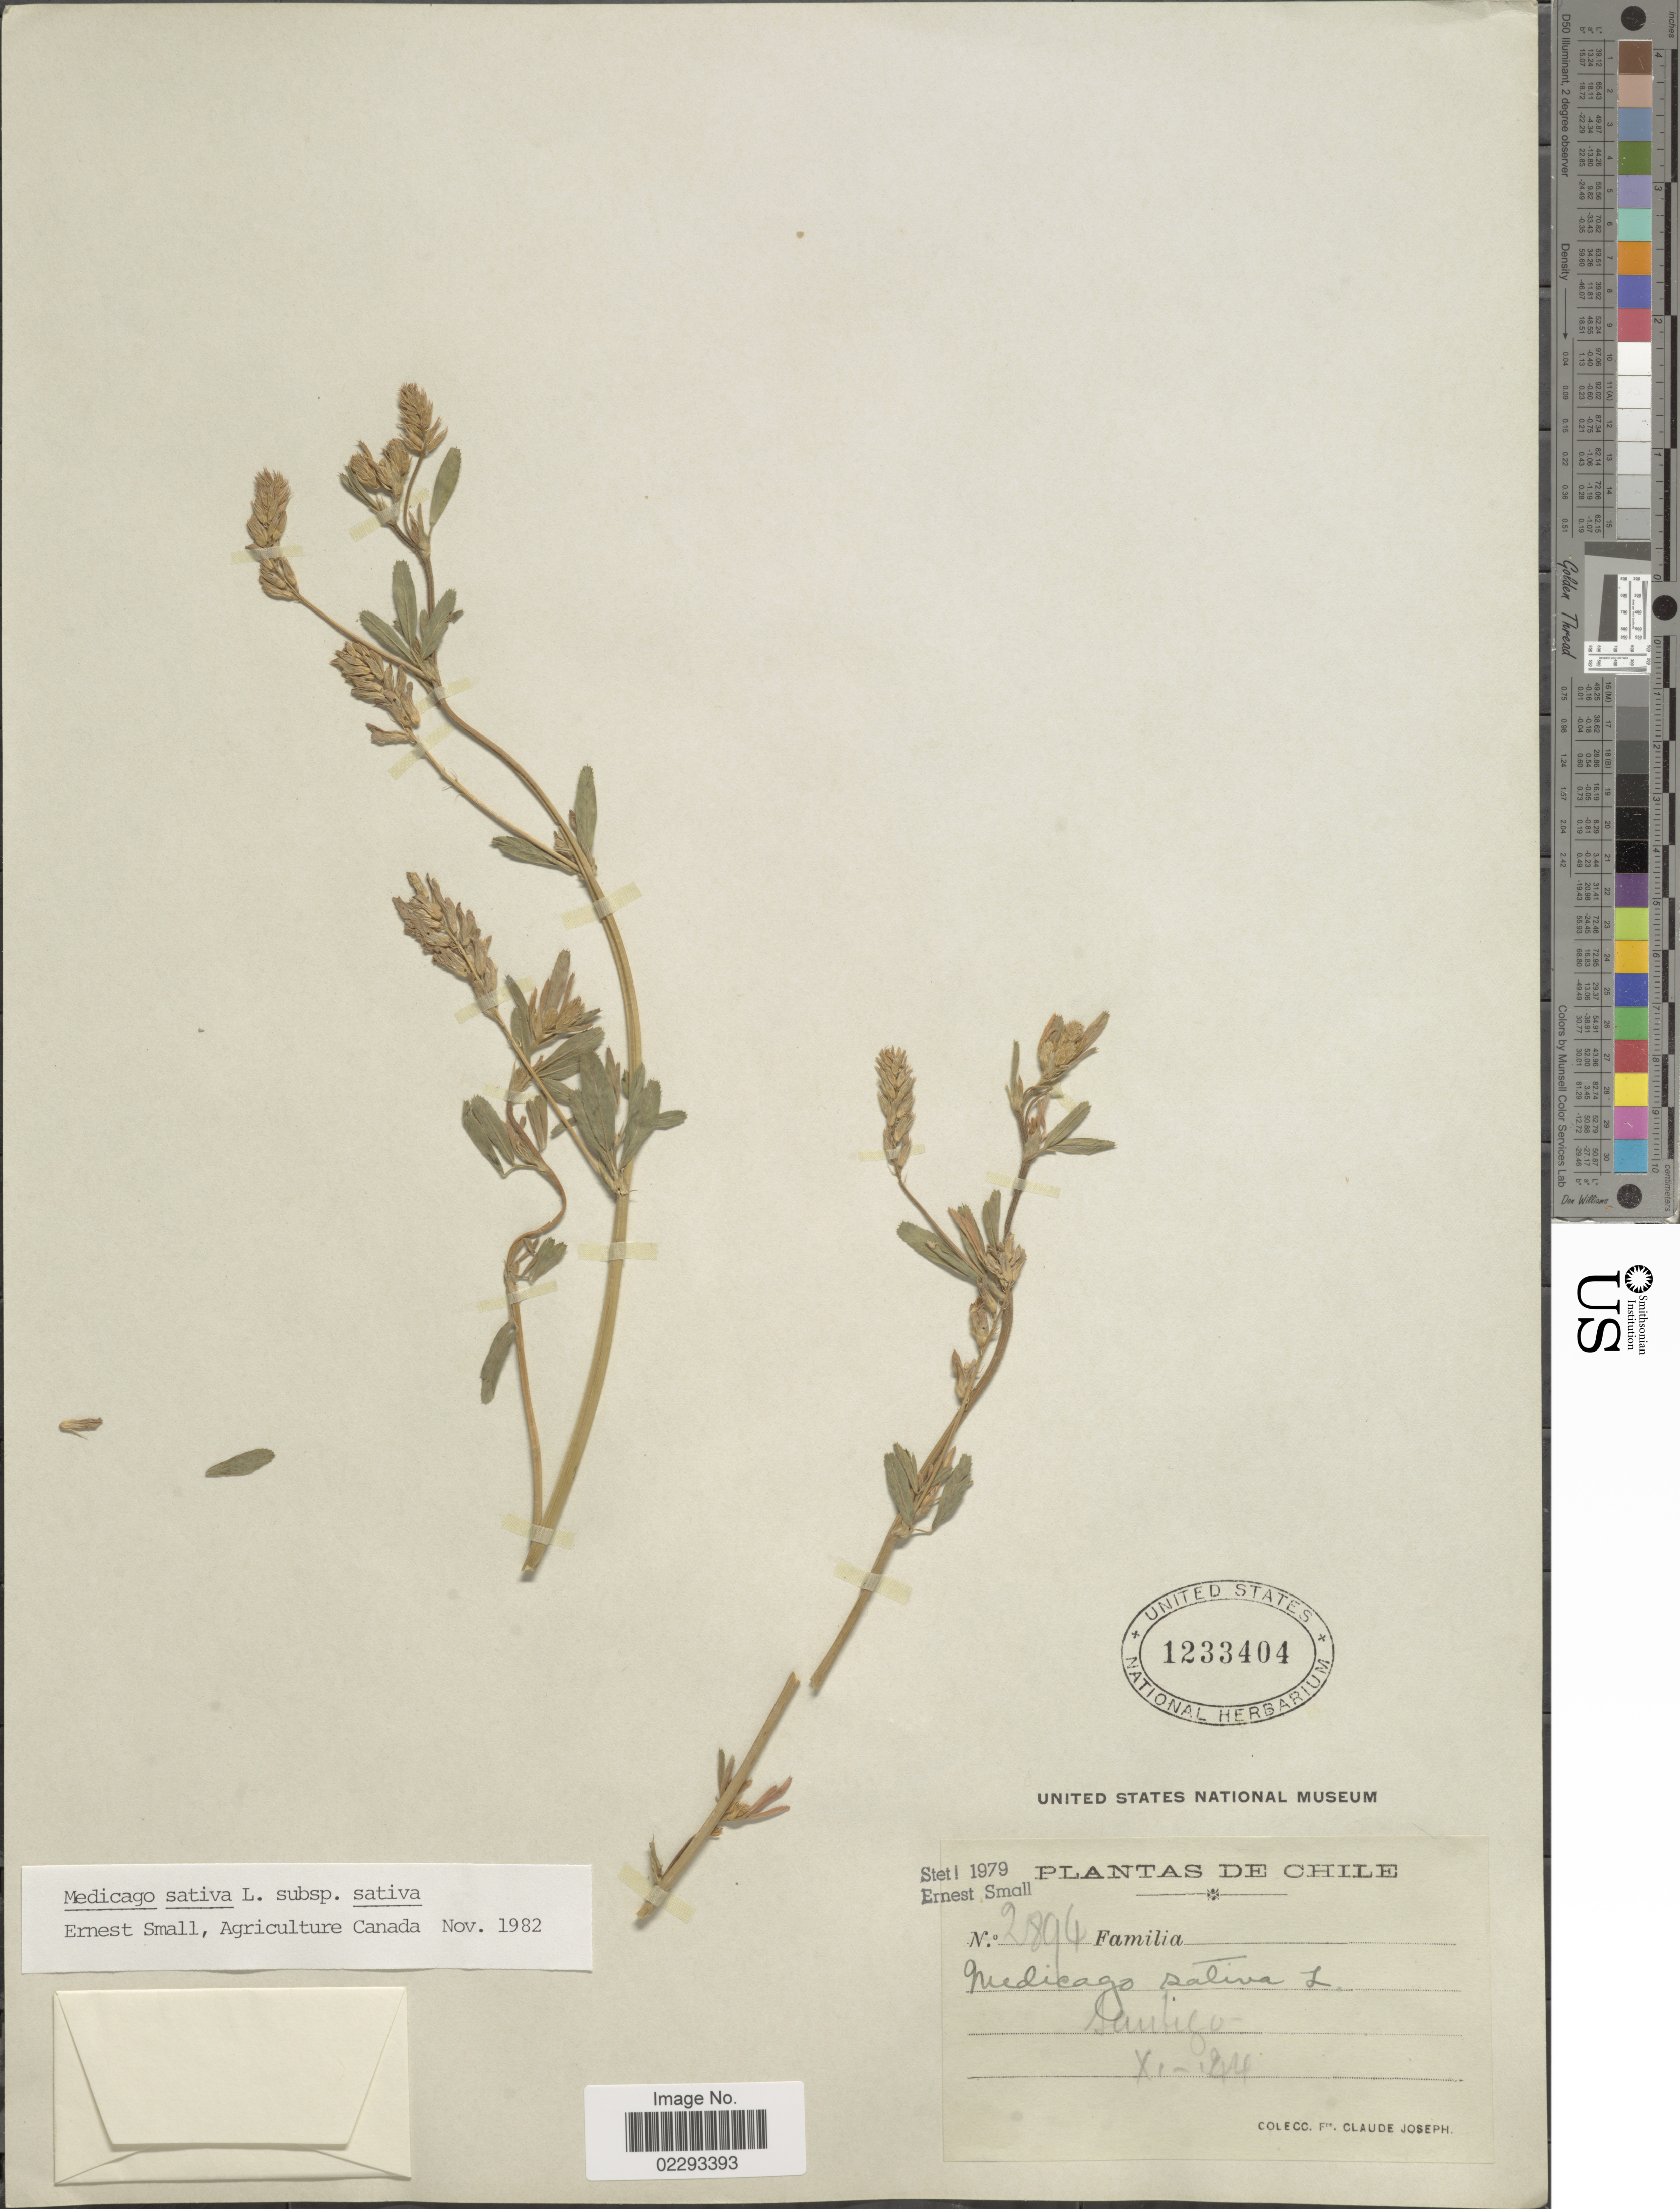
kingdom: Plantae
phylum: Tracheophyta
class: Magnoliopsida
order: Fabales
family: Fabaceae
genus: Medicago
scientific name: Medicago sativa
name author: L.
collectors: Bro. Claude-Joseph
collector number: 2894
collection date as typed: Transcribed d/m/y: /11/94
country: Chile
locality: Santiago.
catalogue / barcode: US 1233404